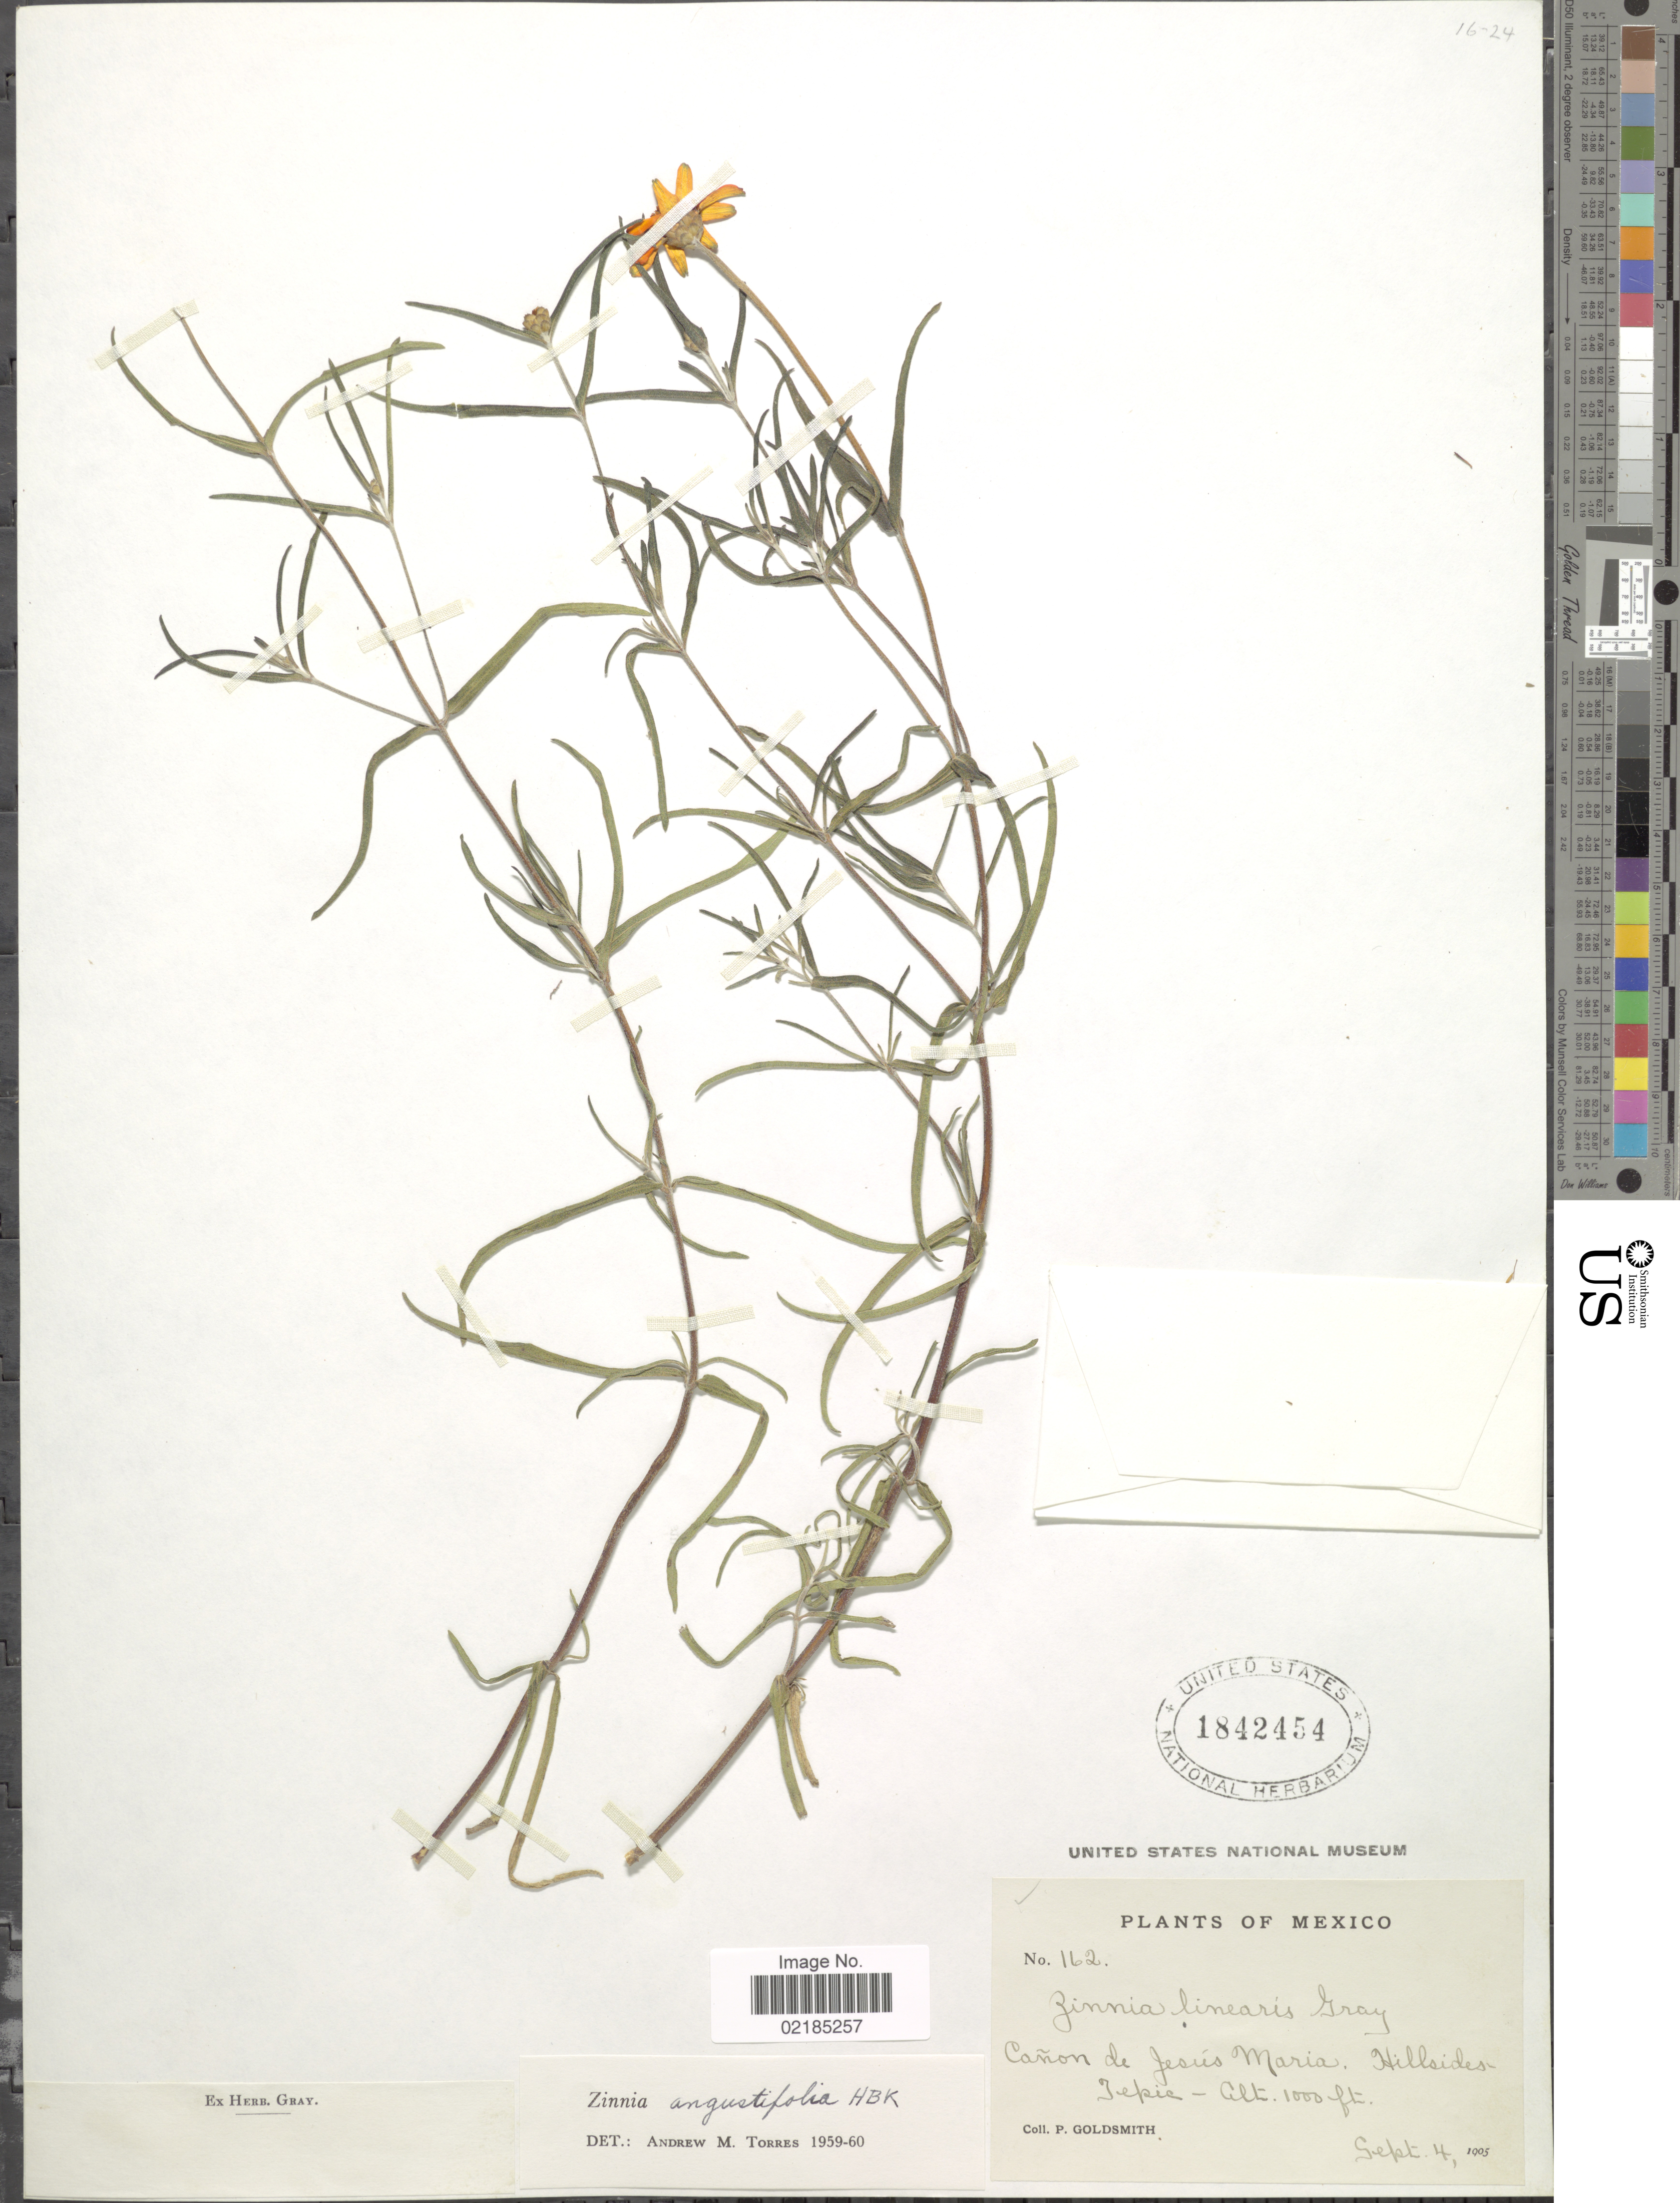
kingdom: Plantae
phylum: Tracheophyta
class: Magnoliopsida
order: Asterales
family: Asteraceae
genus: Zinnia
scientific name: Zinnia angustifolia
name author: Kunth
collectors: P. Goldsmith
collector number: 162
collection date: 1905-09-04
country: Mexico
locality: Canon de Jesus Maria. Hillsides Tepic.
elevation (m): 305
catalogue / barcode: US 1842454